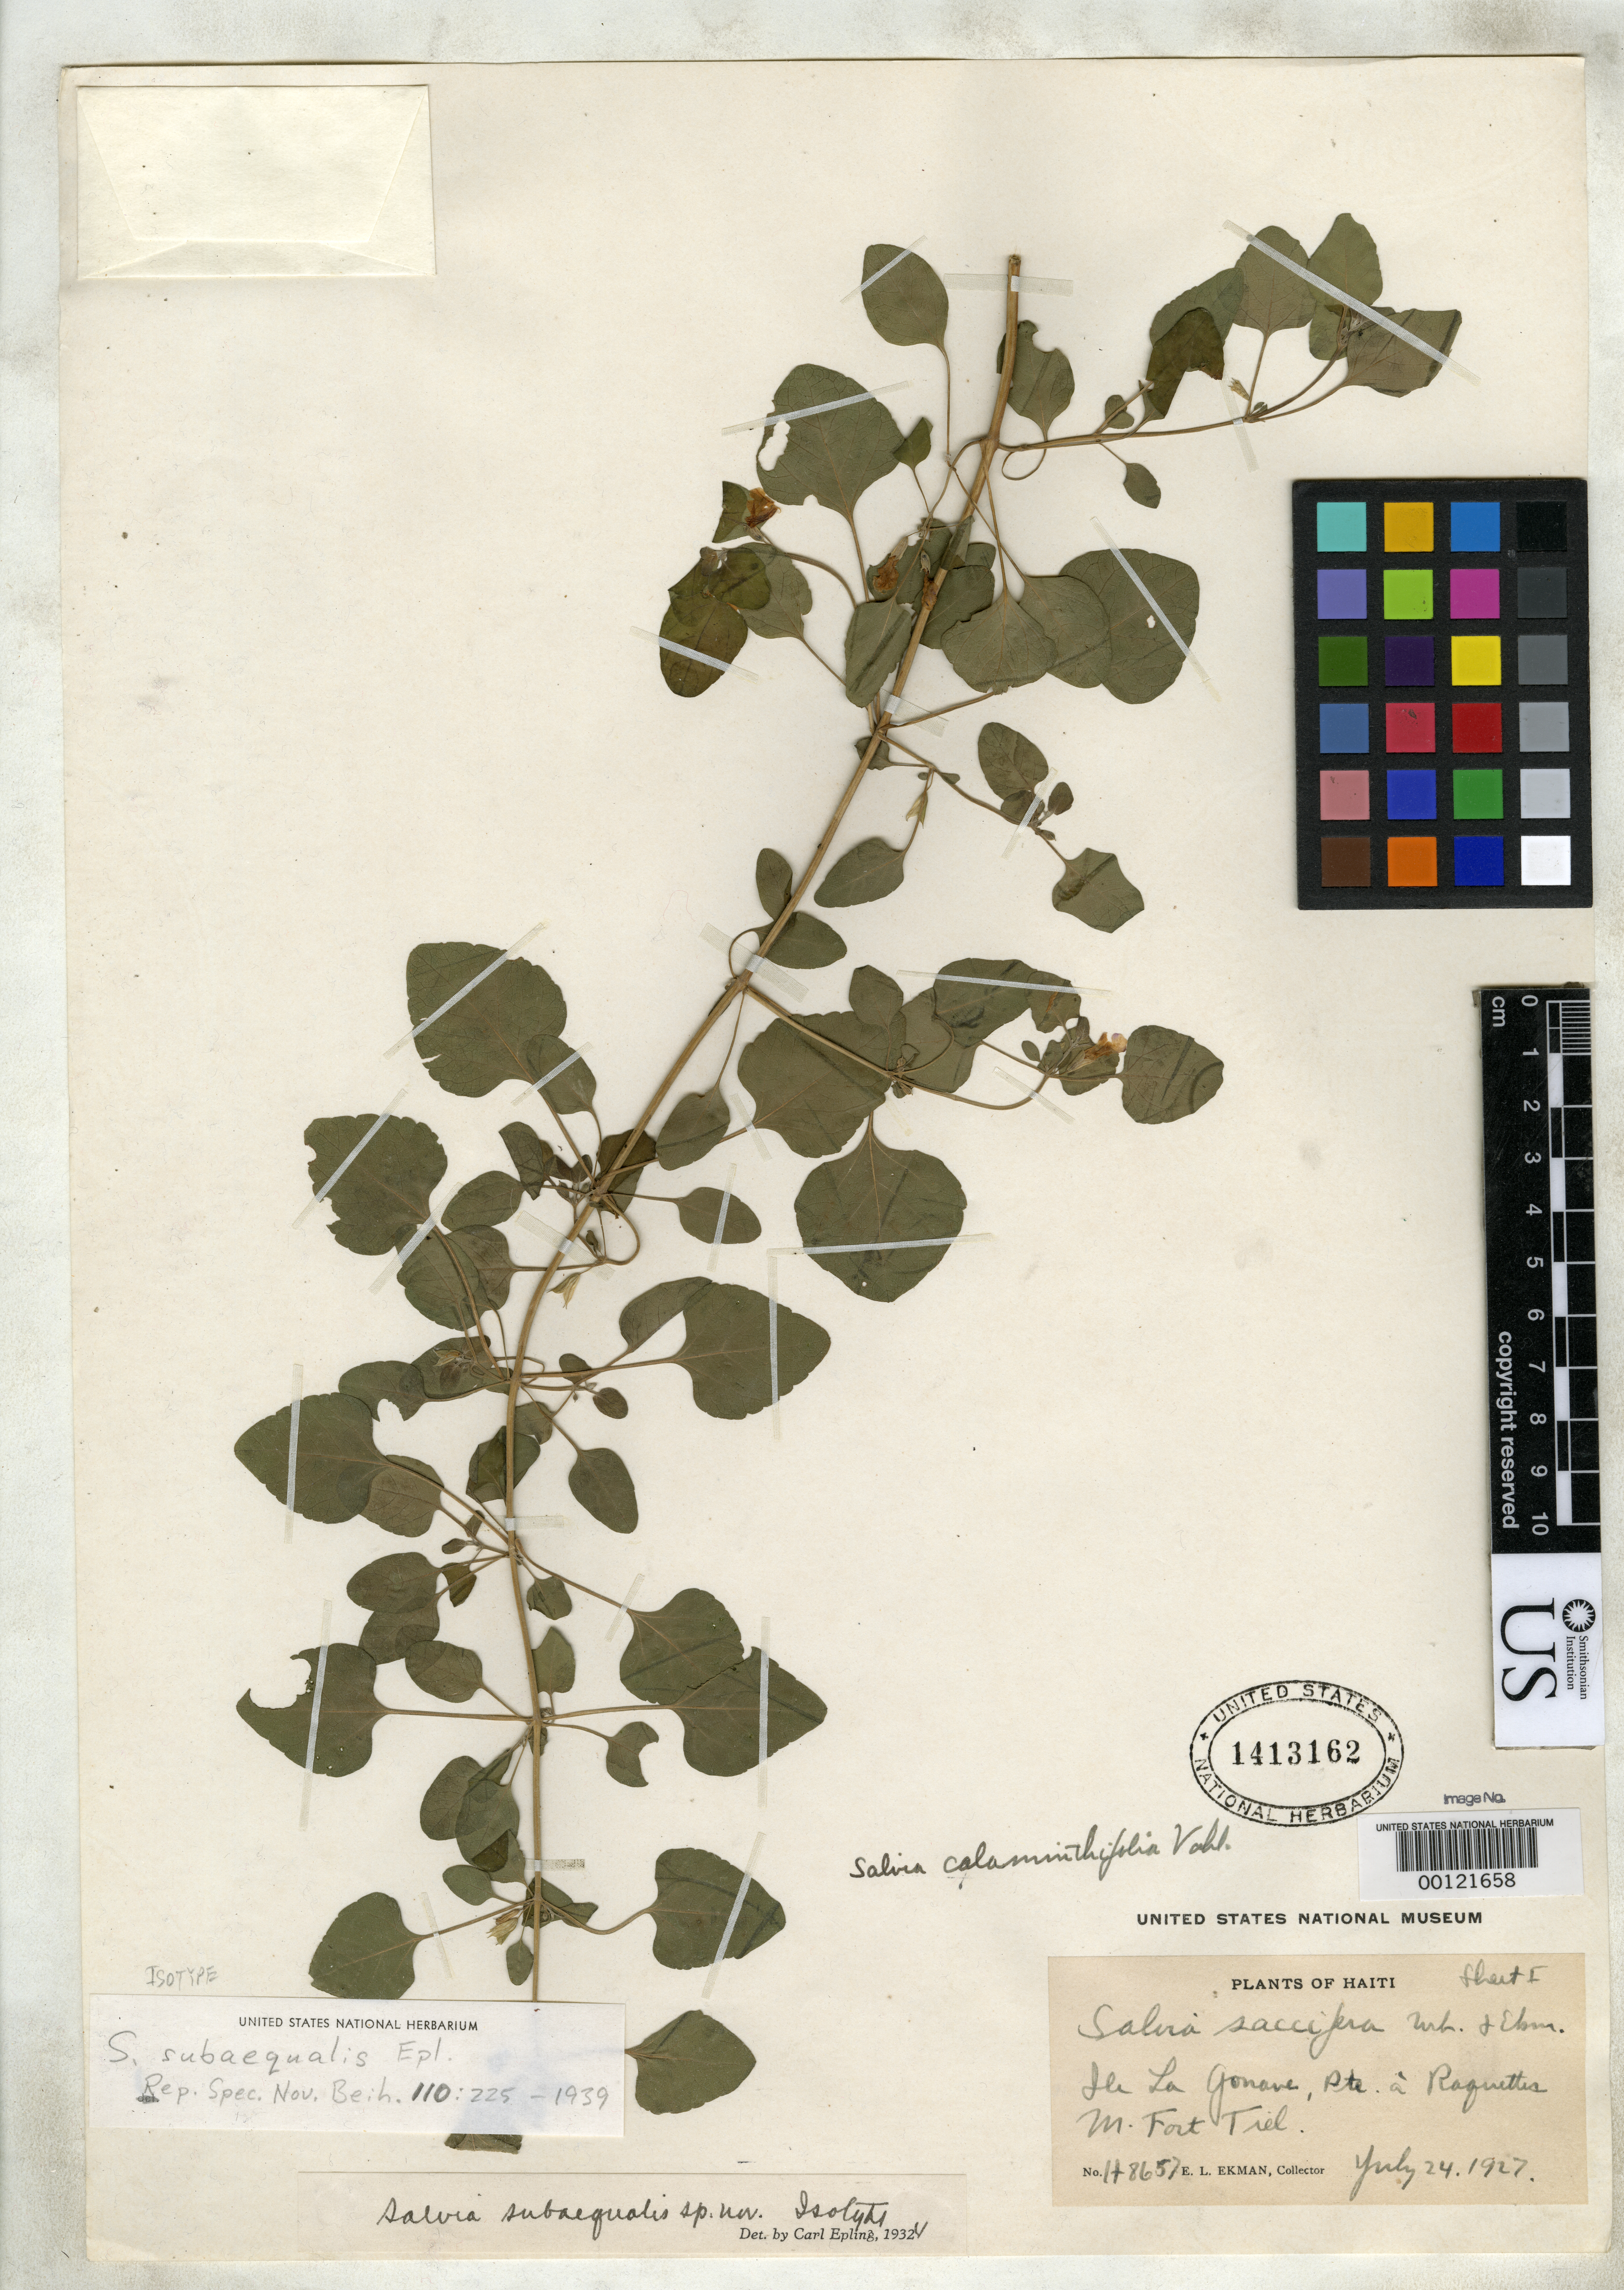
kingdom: Plantae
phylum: Tracheophyta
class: Magnoliopsida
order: Lamiales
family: Lamiaceae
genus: Salvia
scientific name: Salvia subaequalis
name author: Epling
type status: Isotype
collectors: E. L. Ekman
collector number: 8657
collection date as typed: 24 Jul 1927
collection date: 1927-07-24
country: Haiti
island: Gonave Island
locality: Ile La Gonave, pte. Araquettea, m. Fort Trel.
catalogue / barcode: US 1413162